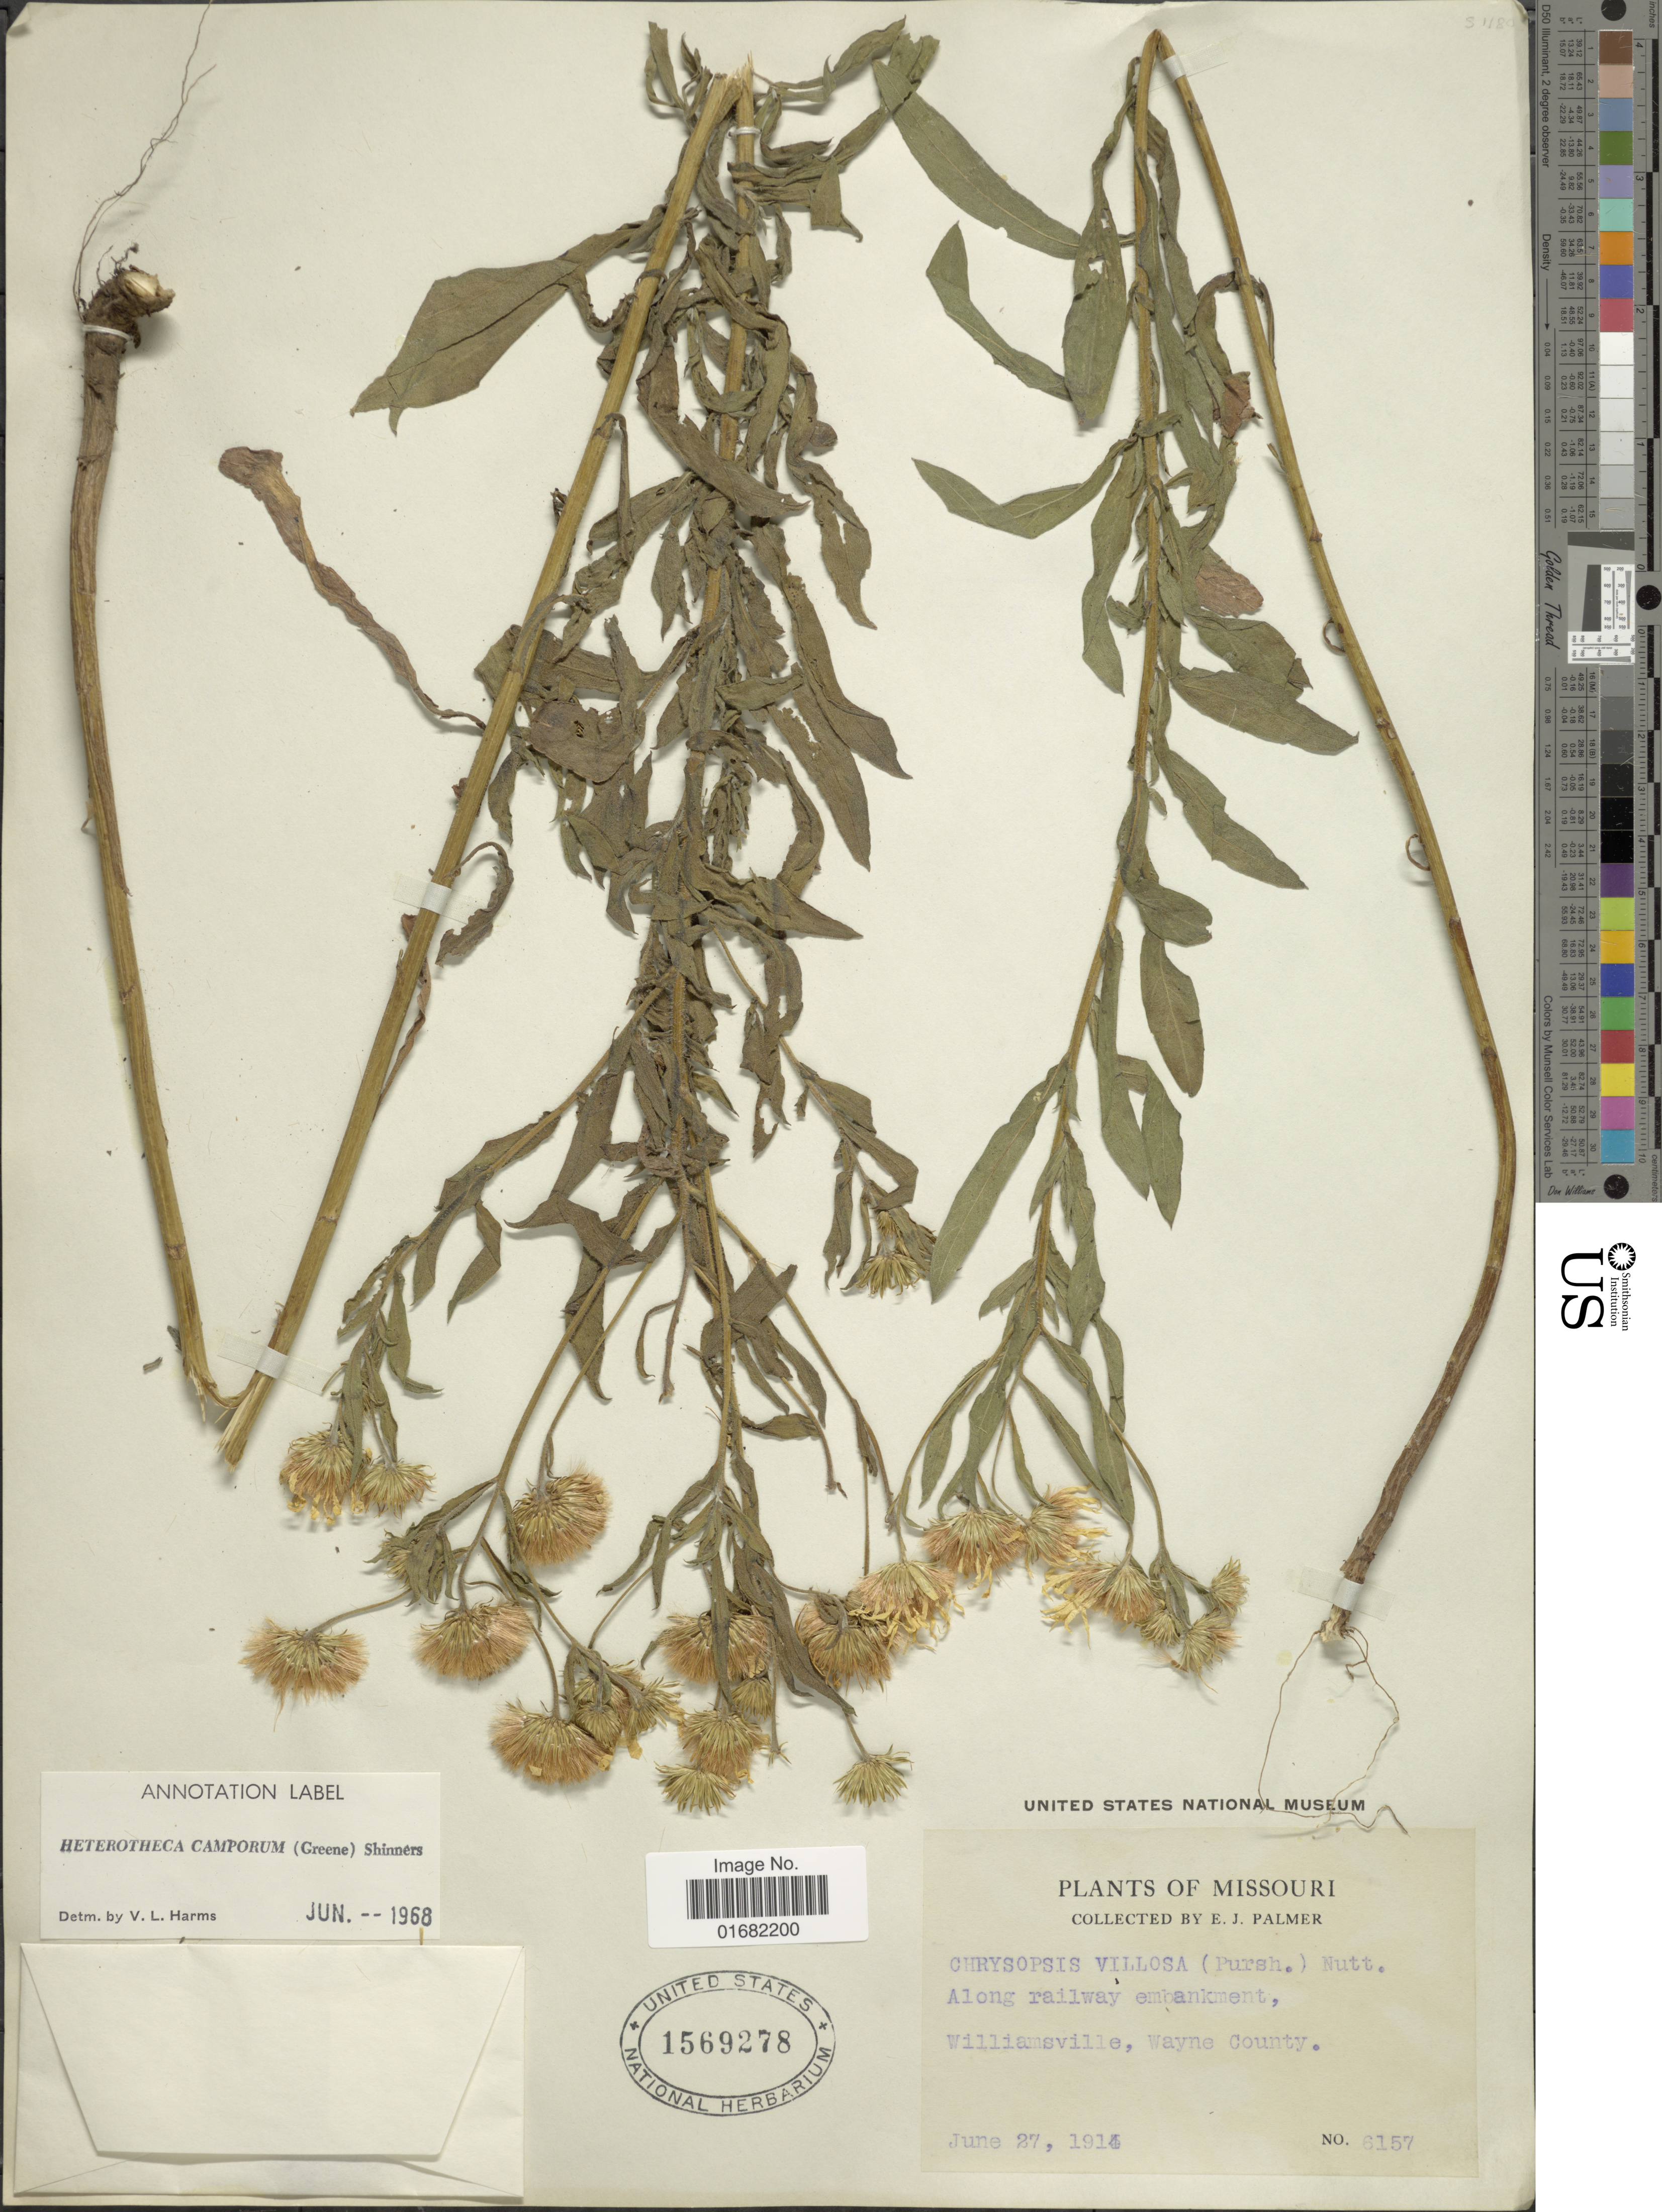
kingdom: Plantae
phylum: Tracheophyta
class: Magnoliopsida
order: Asterales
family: Asteraceae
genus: Heterotheca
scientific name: Heterotheca camporum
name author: (Greene) Shinners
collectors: E. J. Palmer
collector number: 6157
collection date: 1914-06-27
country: United States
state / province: Missouri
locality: Along railway embankment, Williamsville, Wayne County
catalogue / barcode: US 1569278